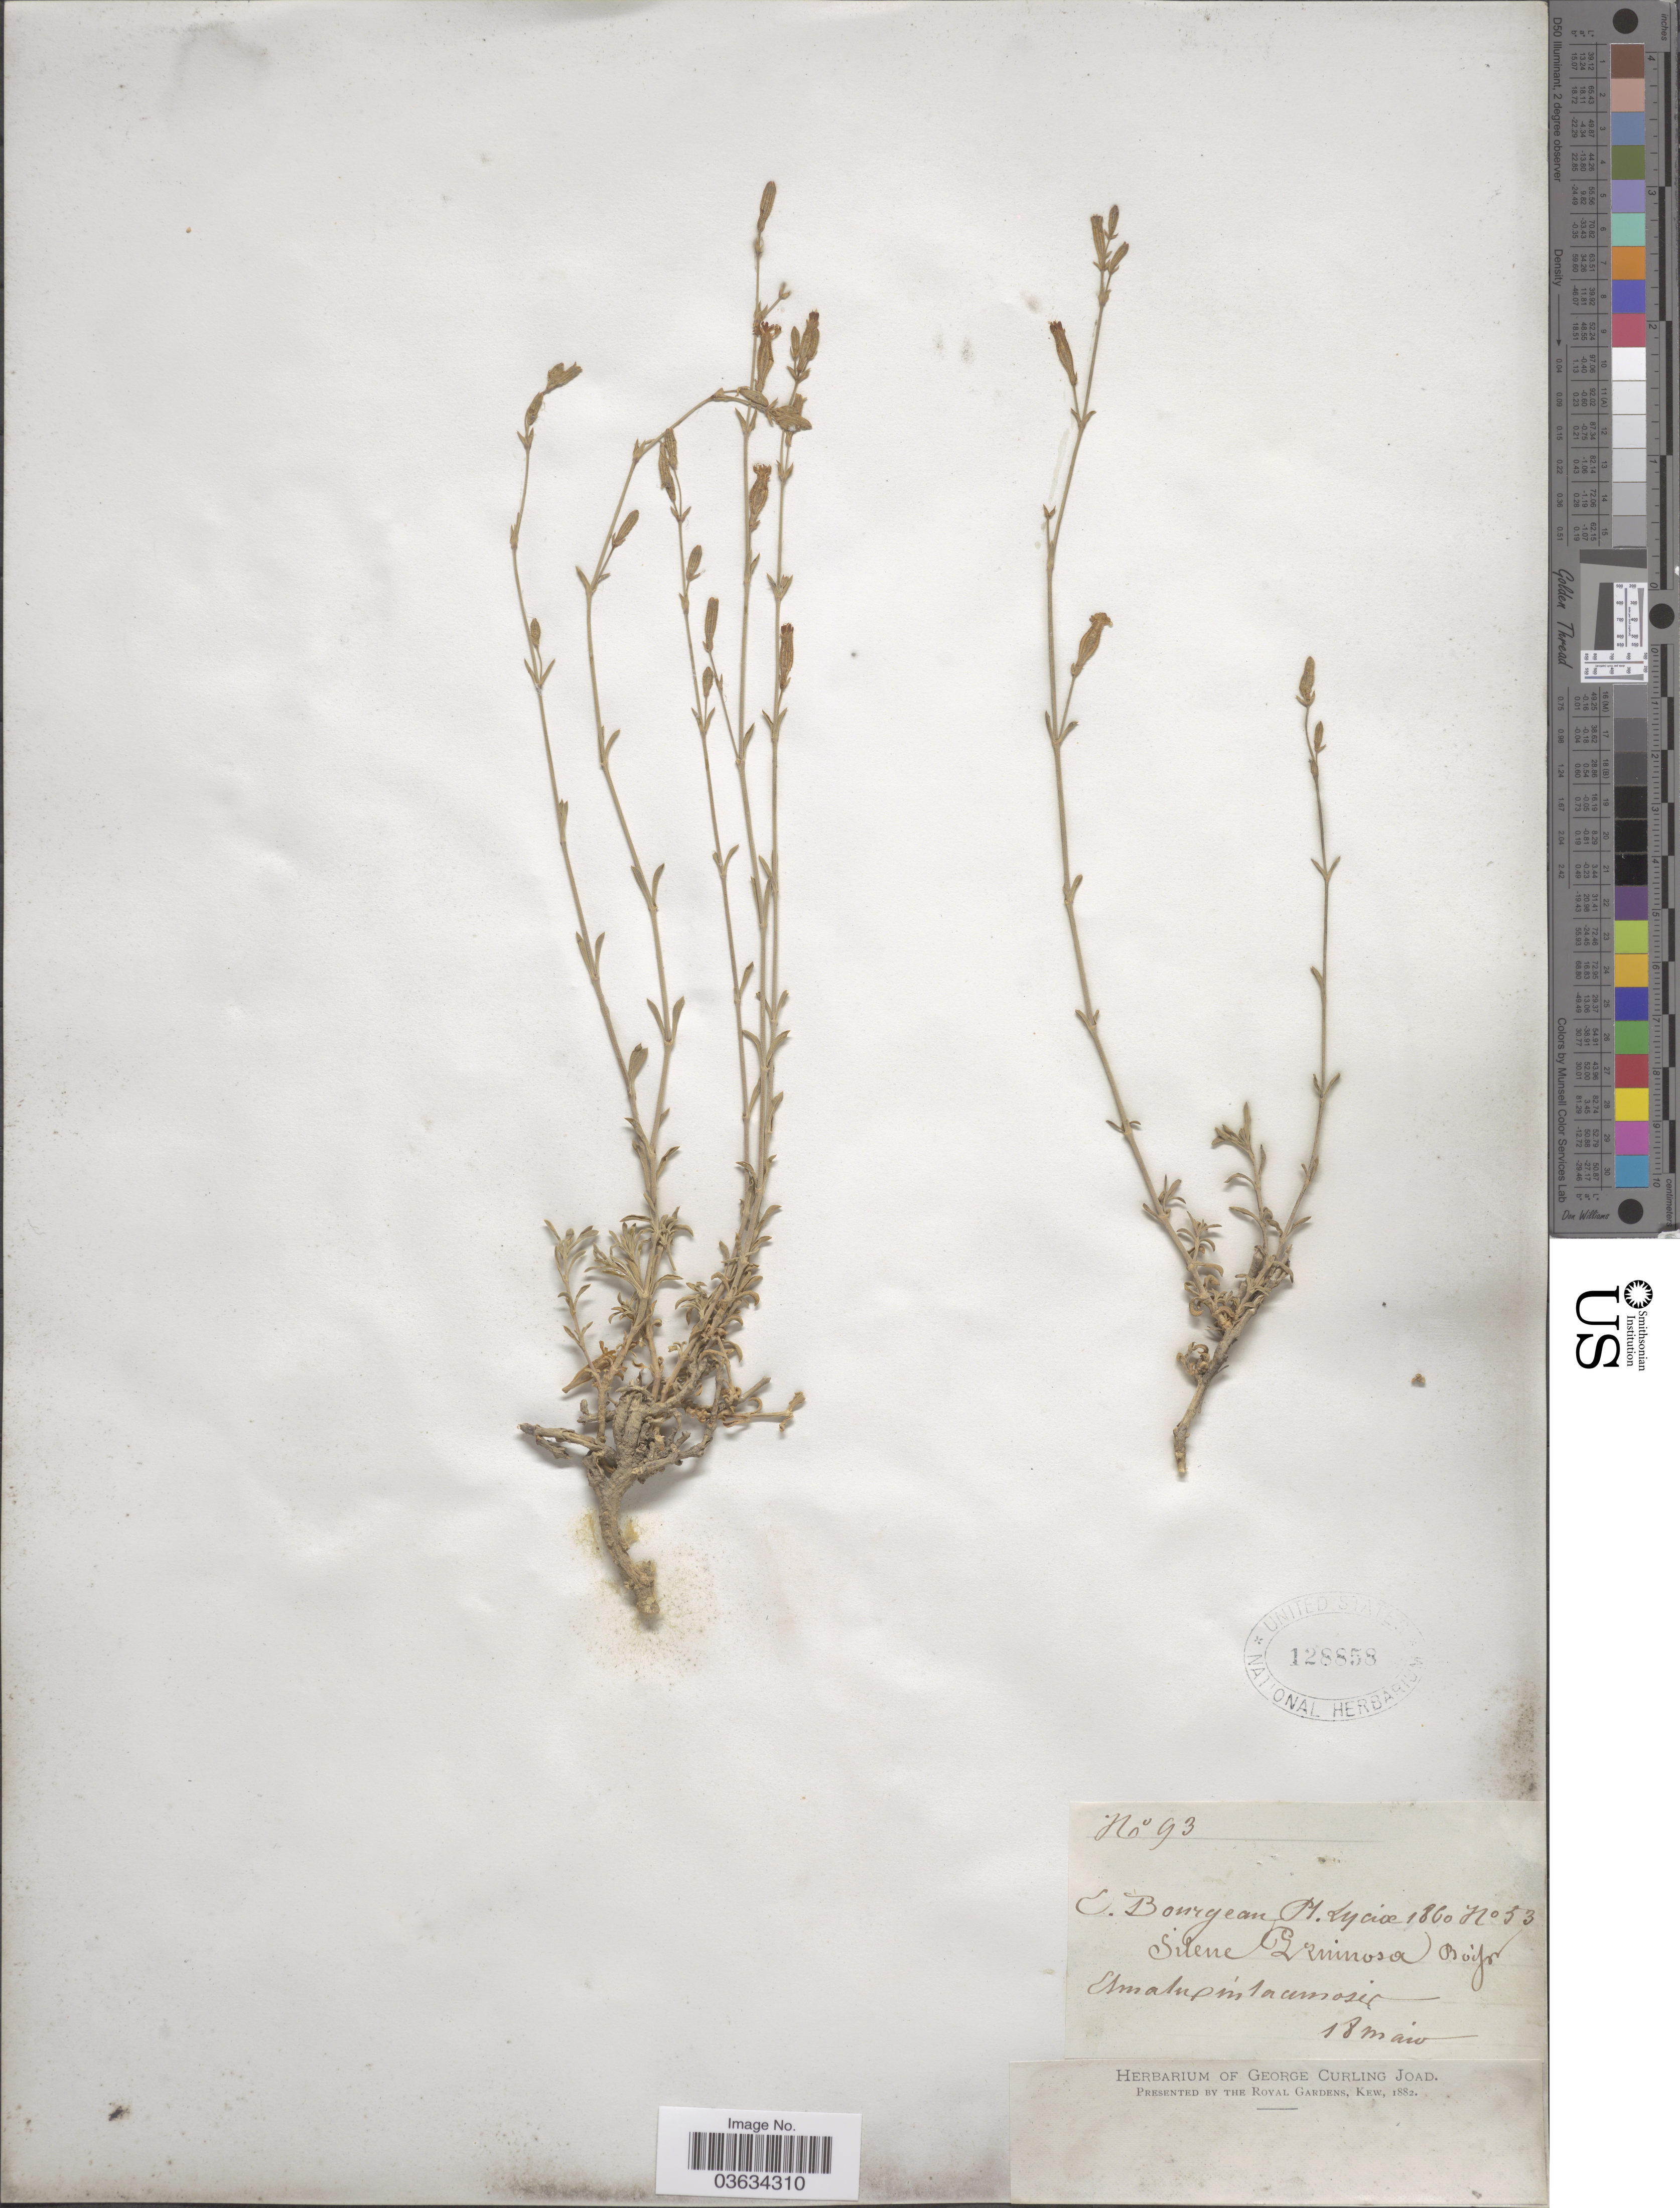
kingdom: Plantae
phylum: Tracheophyta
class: Magnoliopsida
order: Caryophyllales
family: Caryophyllaceae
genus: Silene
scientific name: Silene pruinosa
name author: Boiss.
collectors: C. Bourgeau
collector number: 93/53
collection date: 1860-05-18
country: Turkey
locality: Lyciæ.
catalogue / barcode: US 128858